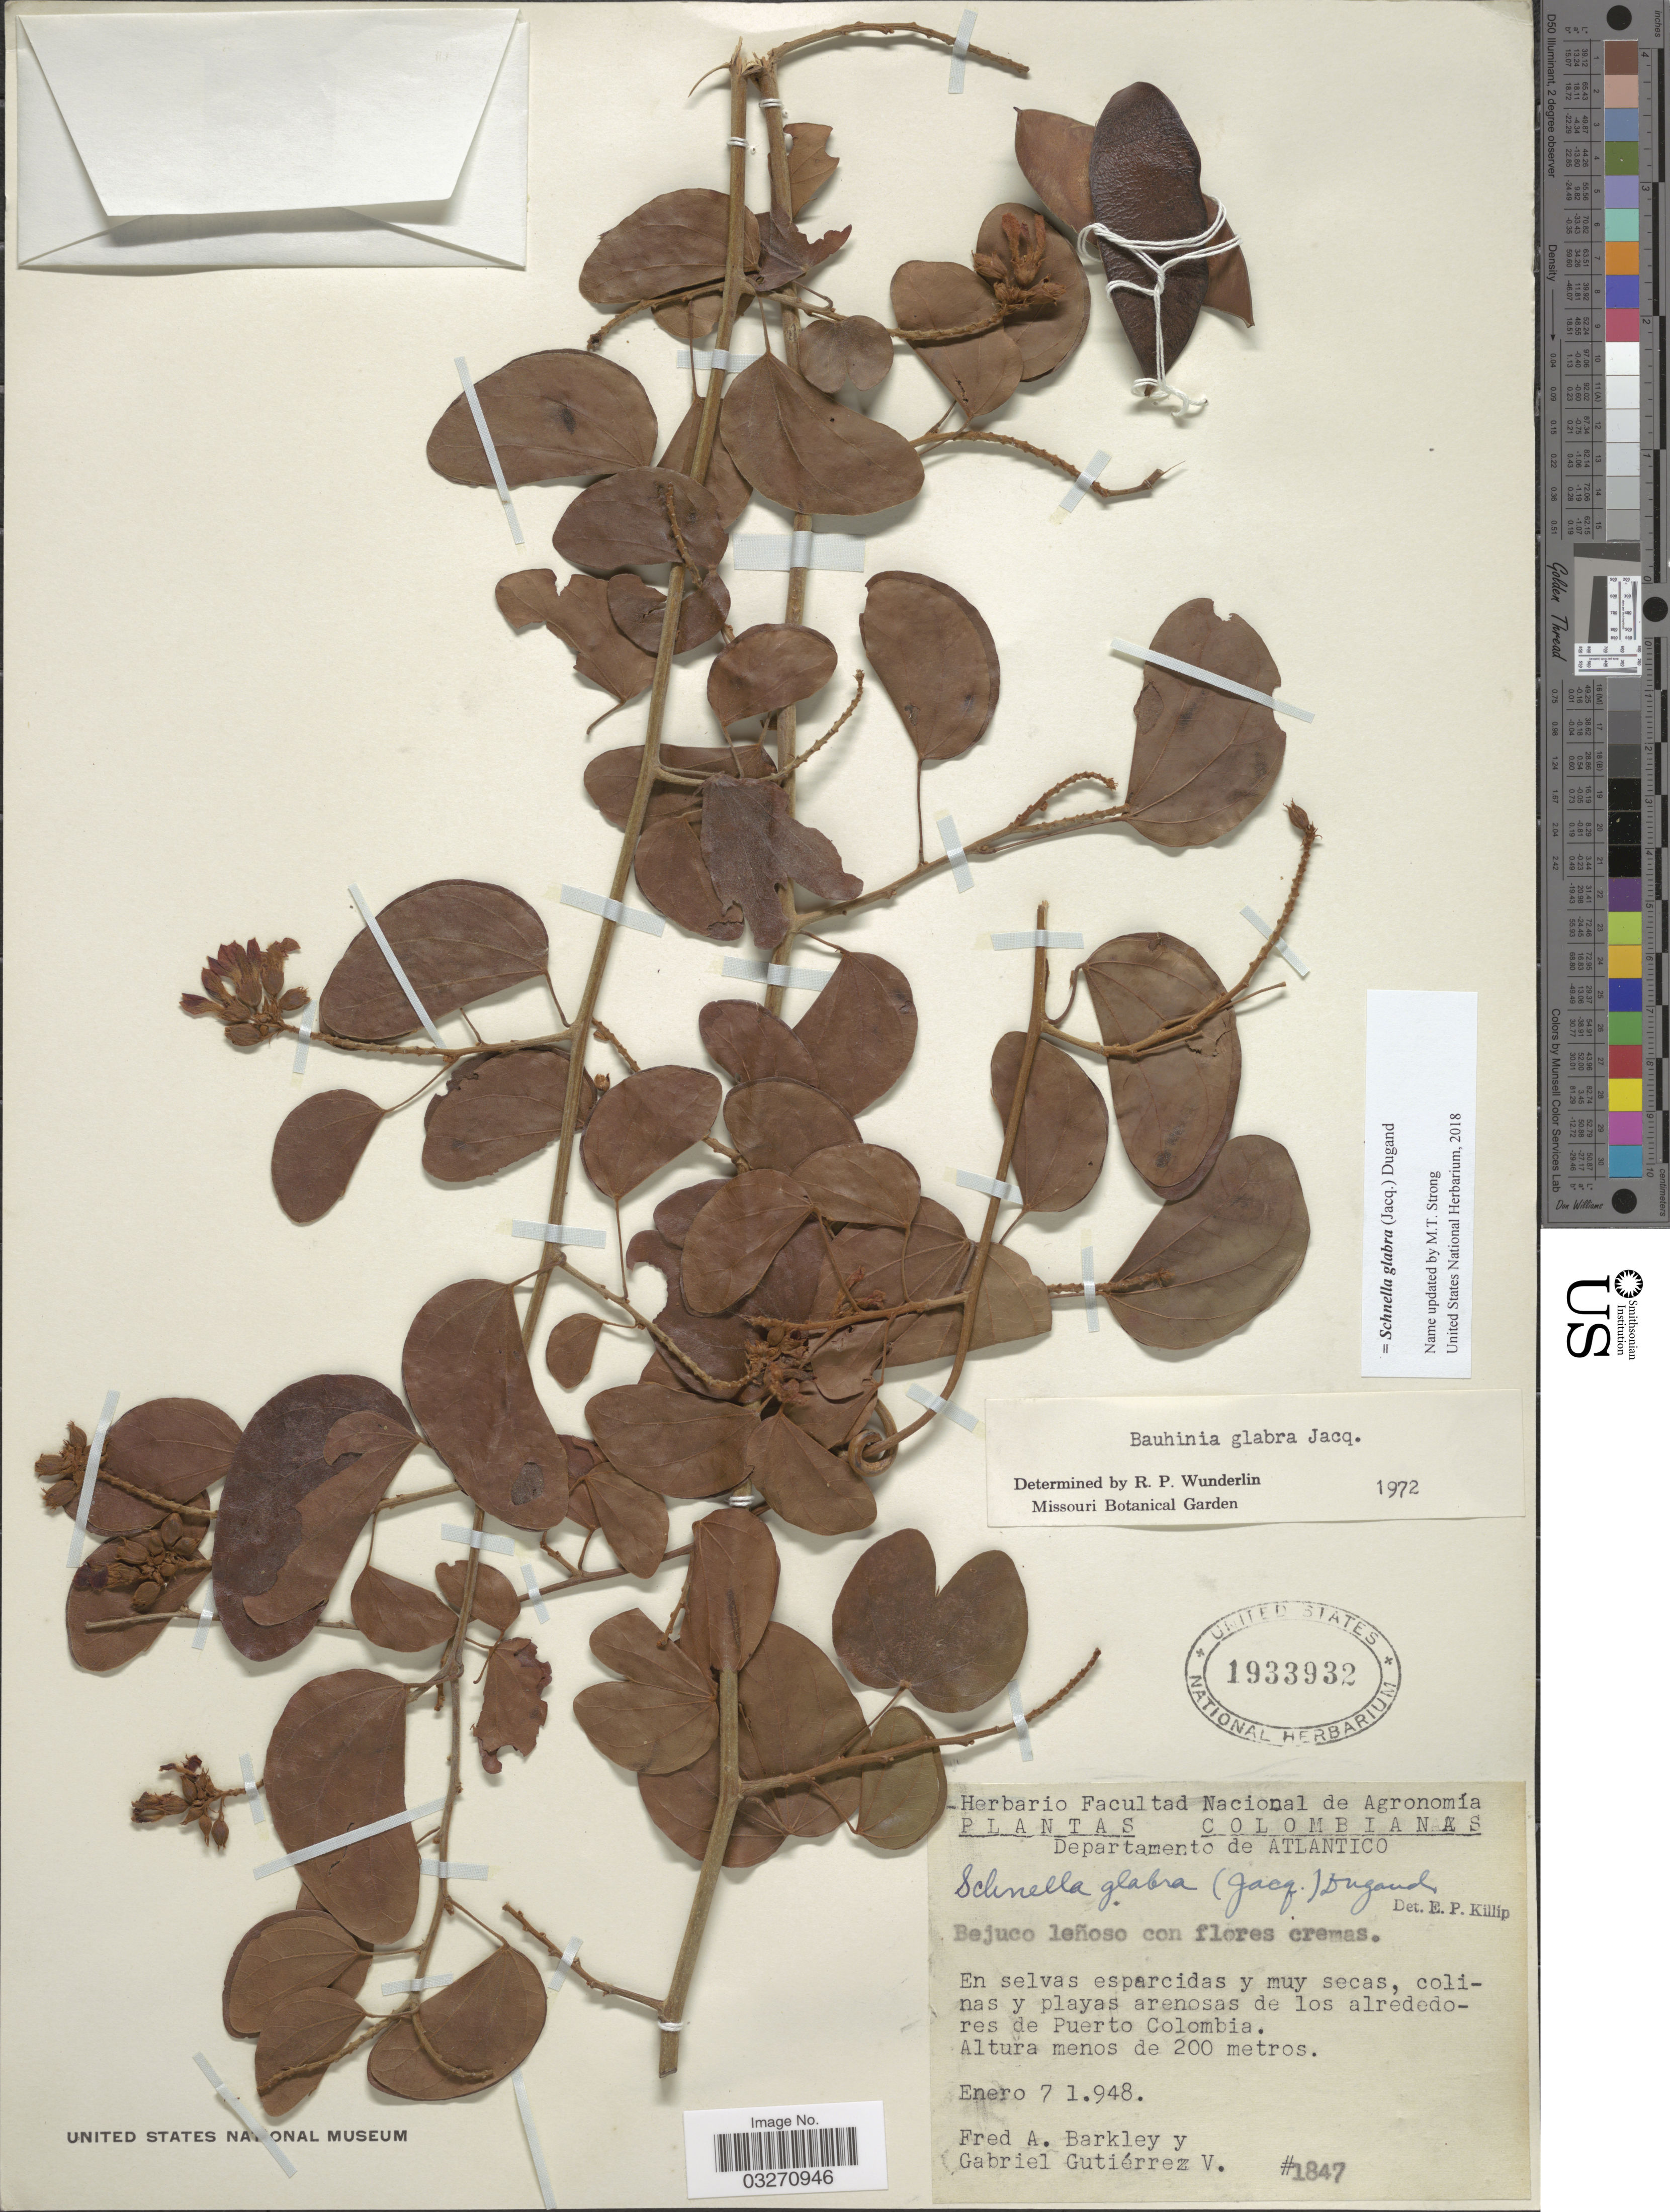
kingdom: Plantae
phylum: Tracheophyta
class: Magnoliopsida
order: Fabales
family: Fabaceae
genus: Schnella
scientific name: Schnella glabra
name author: (Jacq.) Dugand G.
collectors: F. A. Barkley & G. Gutiérrez V.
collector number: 1847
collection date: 1948-01-07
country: Colombia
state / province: Atlántico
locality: Departamento de Atlantico, colinas y playas arenosas de los alrededores de Puerto Colombia.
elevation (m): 200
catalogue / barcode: US 1933932